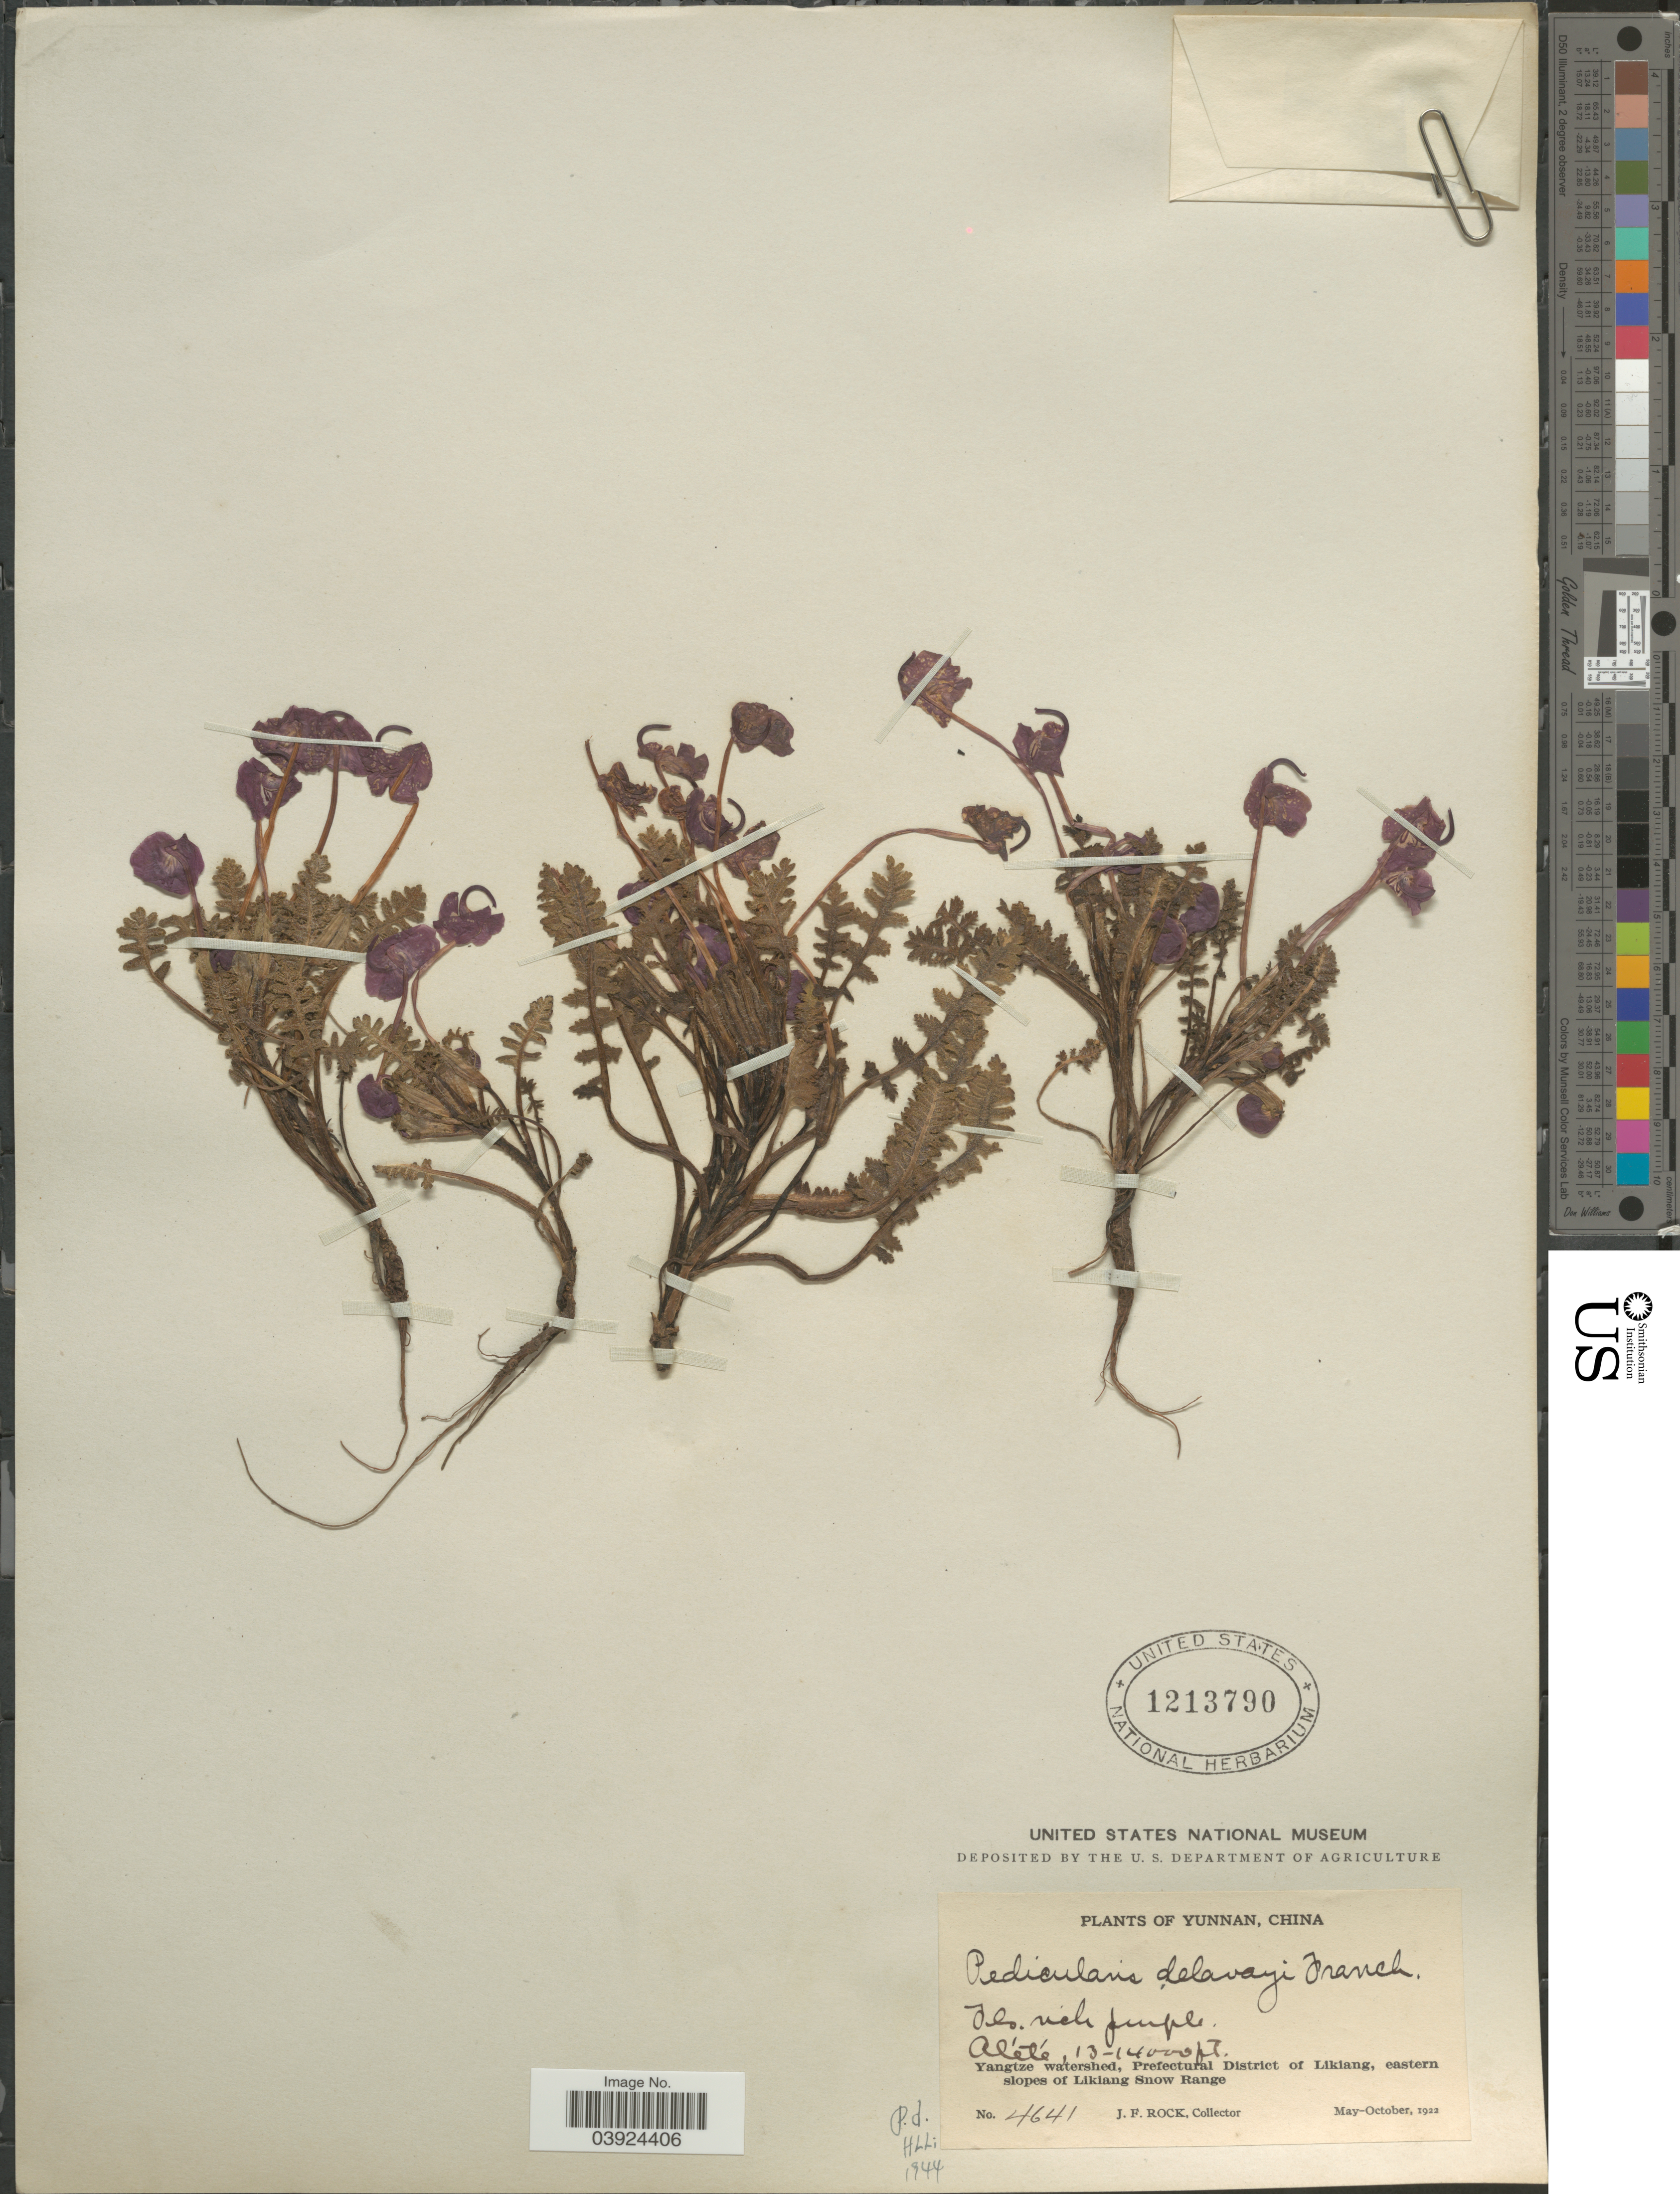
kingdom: Plantae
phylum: Tracheophyta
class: Magnoliopsida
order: Lamiales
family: Orobanchaceae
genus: Pedicularis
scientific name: Pedicularis delavayi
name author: Franch. ex Maxim.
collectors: J. Rock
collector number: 4641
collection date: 1922-05/1922-10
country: China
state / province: Yunnan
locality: Alété. Yangtze watershed, Prefectural District of Likiang, eastern slopes of Likiang Snow Range.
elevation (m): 3962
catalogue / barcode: US 1213790